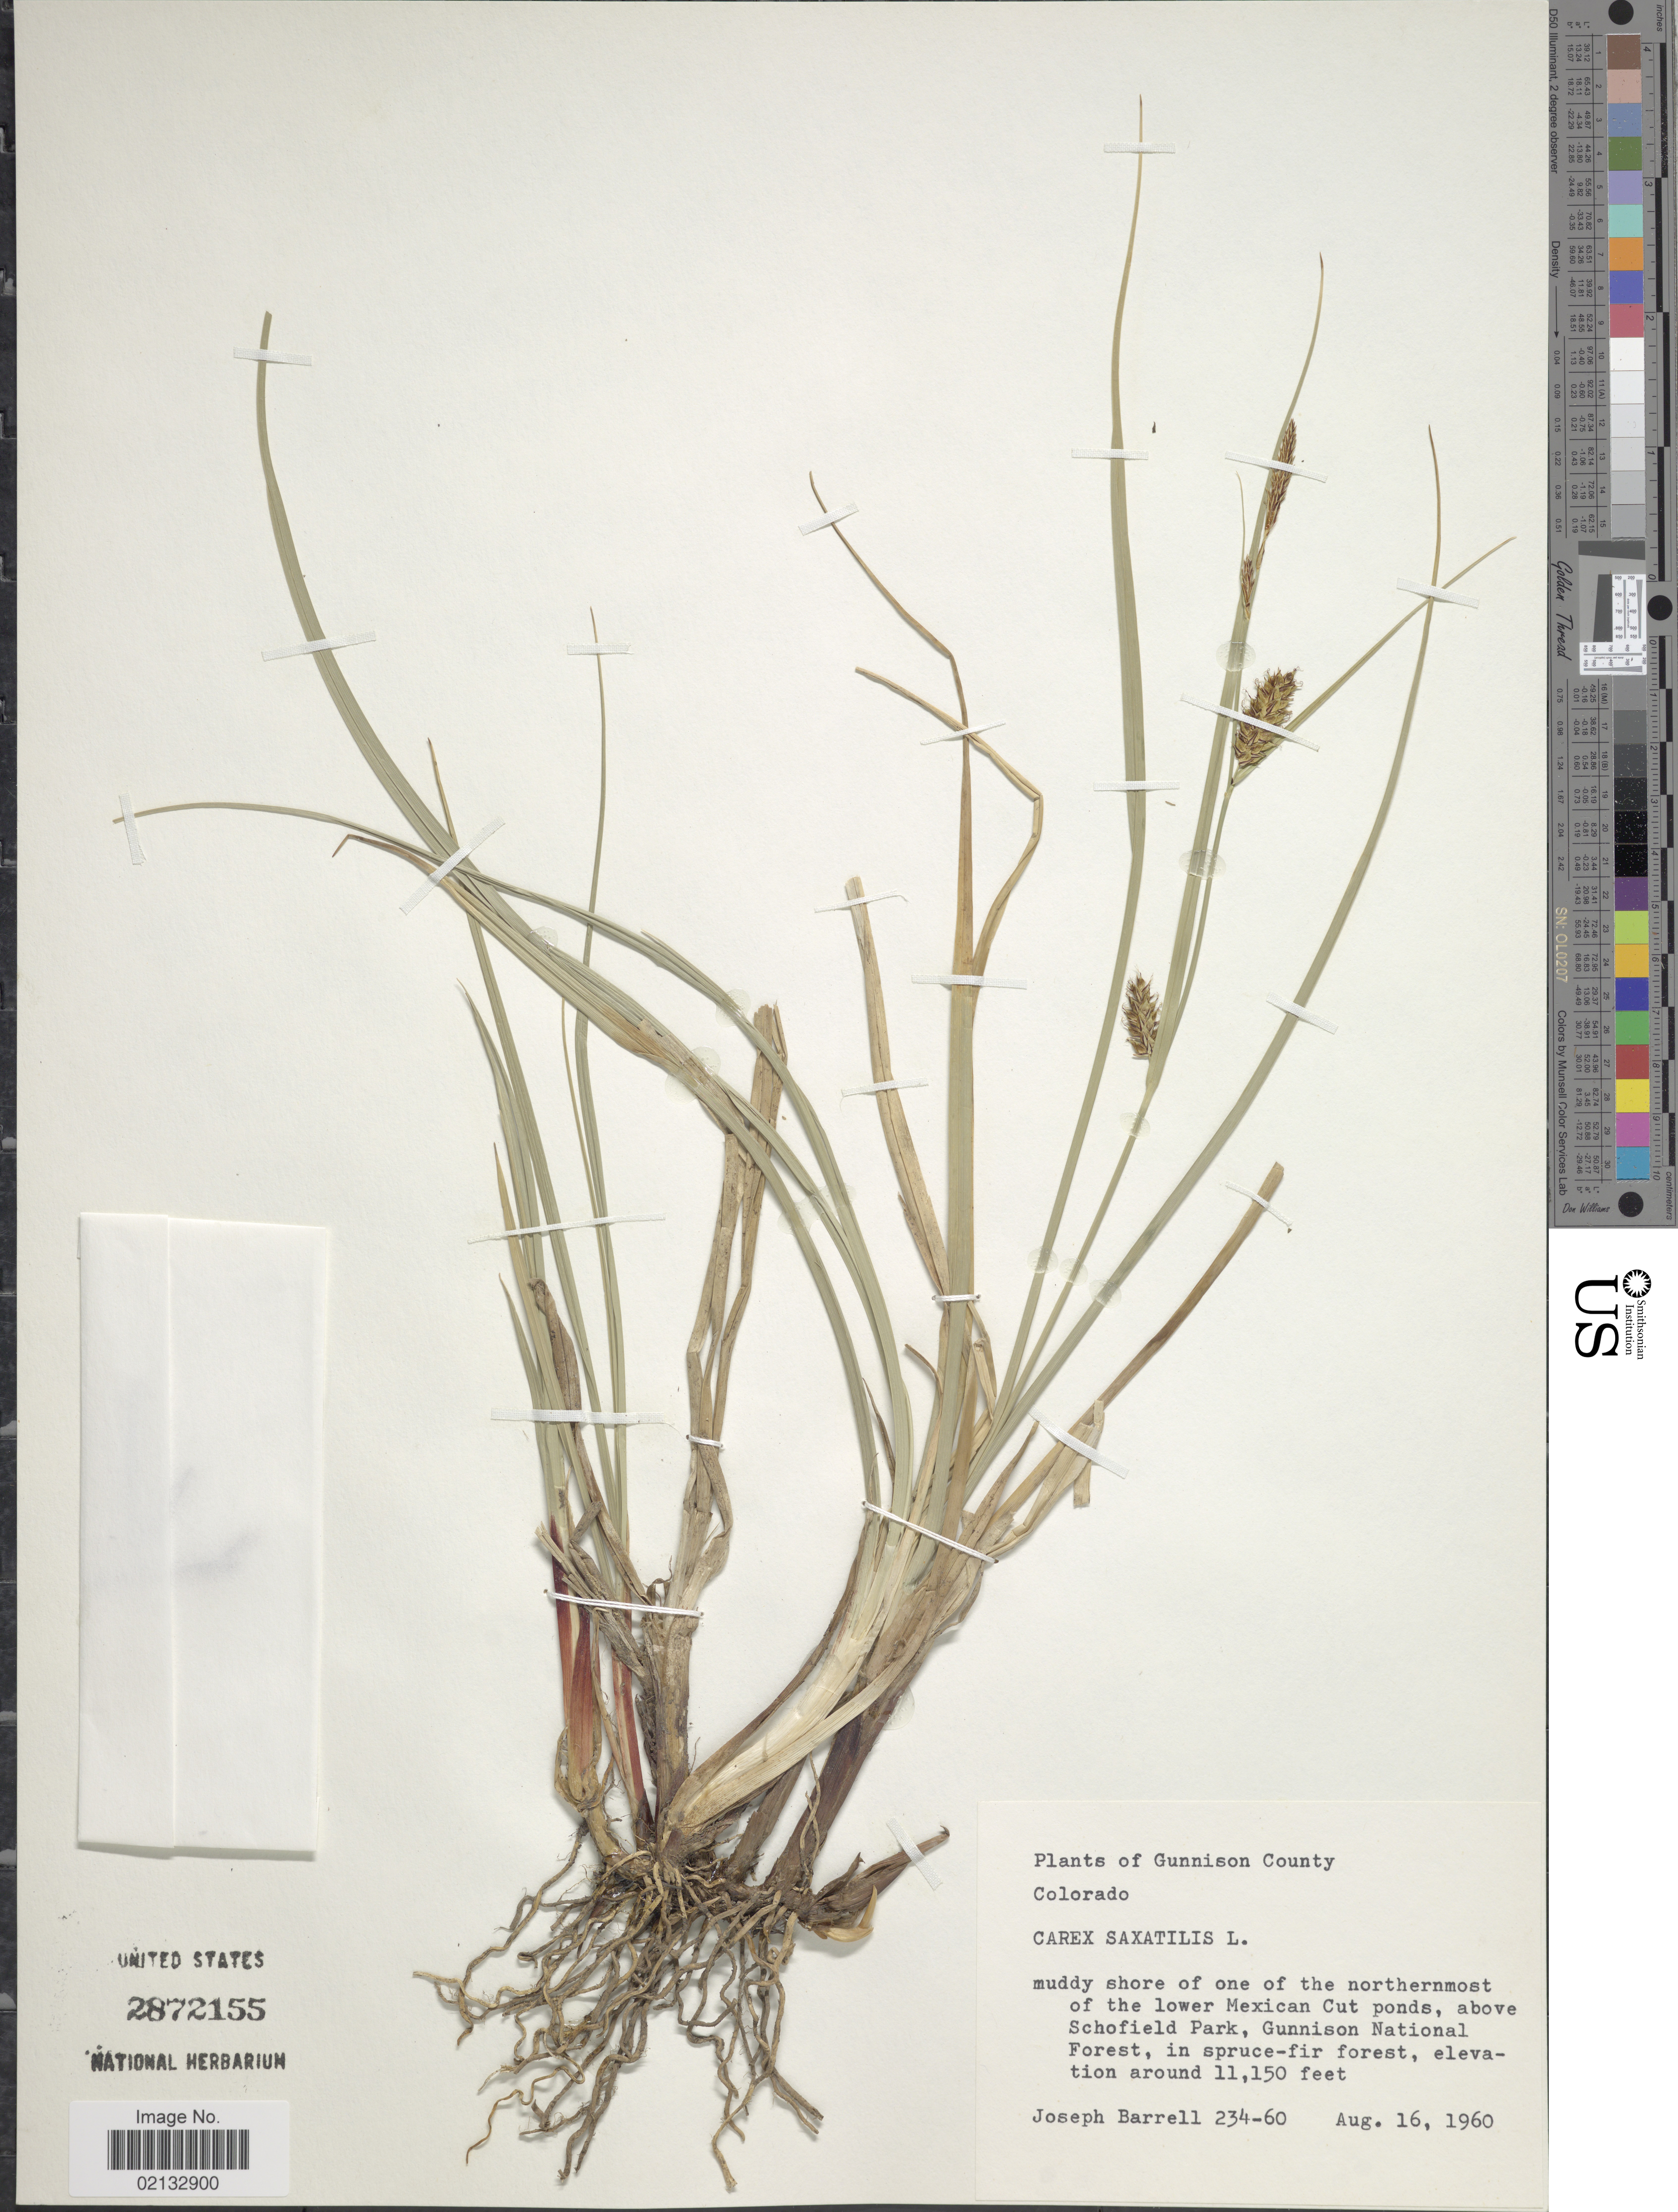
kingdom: Plantae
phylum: Tracheophyta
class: Liliopsida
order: Poales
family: Cyperaceae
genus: Carex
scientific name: Carex saxatilis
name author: L.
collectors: J. Barrell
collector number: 234-60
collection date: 1960-08-16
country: United States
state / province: Colorado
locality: Gunnison County. Muddy shore of on of the northermost of the lower Mexican Cut ponds, above Schofield Park, Gunniosn National Forest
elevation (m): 3399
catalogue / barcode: US 2872155